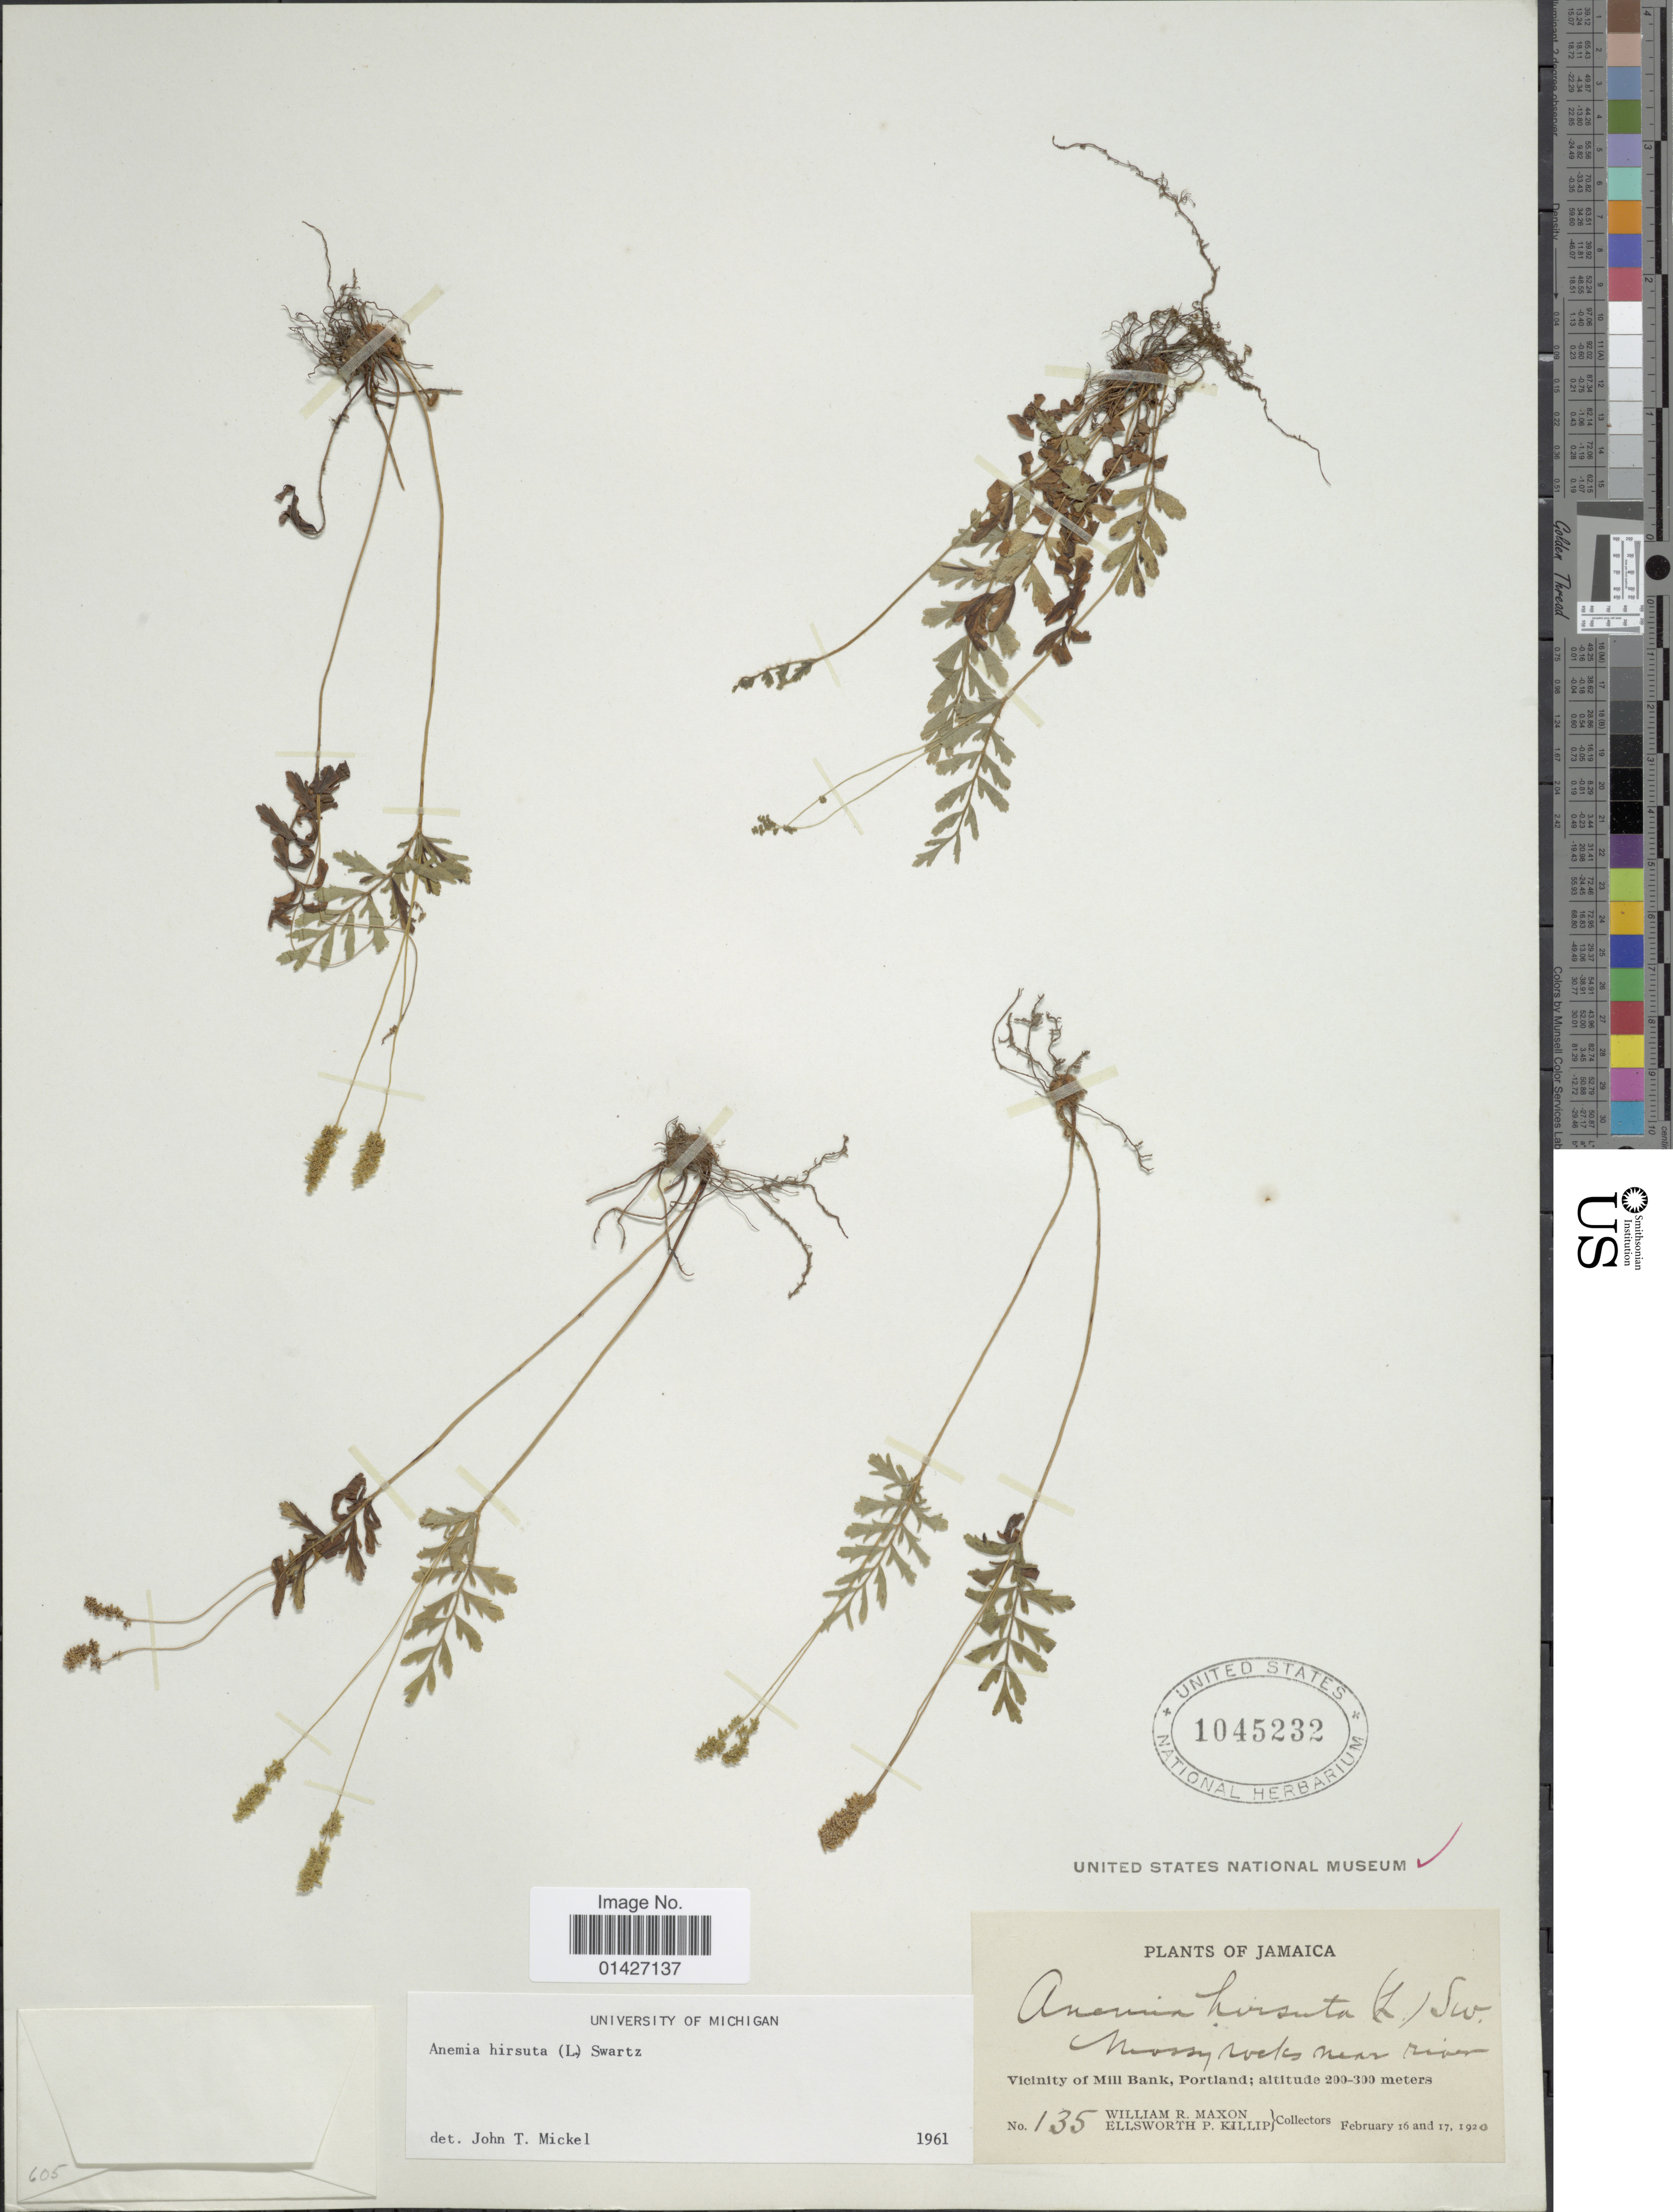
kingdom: Plantae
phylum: Tracheophyta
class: Polypodiopsida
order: Schizaeales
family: Anemiaceae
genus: Anemia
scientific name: Anemia hirsuta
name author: (L.) Sw.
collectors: W. R. Maxon & E. P. Killip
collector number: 135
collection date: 1920-02-16/1920-02-17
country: Jamaica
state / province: Portland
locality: Mossy rocks near river. Vicinity of Mill Bank, Portland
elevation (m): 200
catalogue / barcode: US 1045232